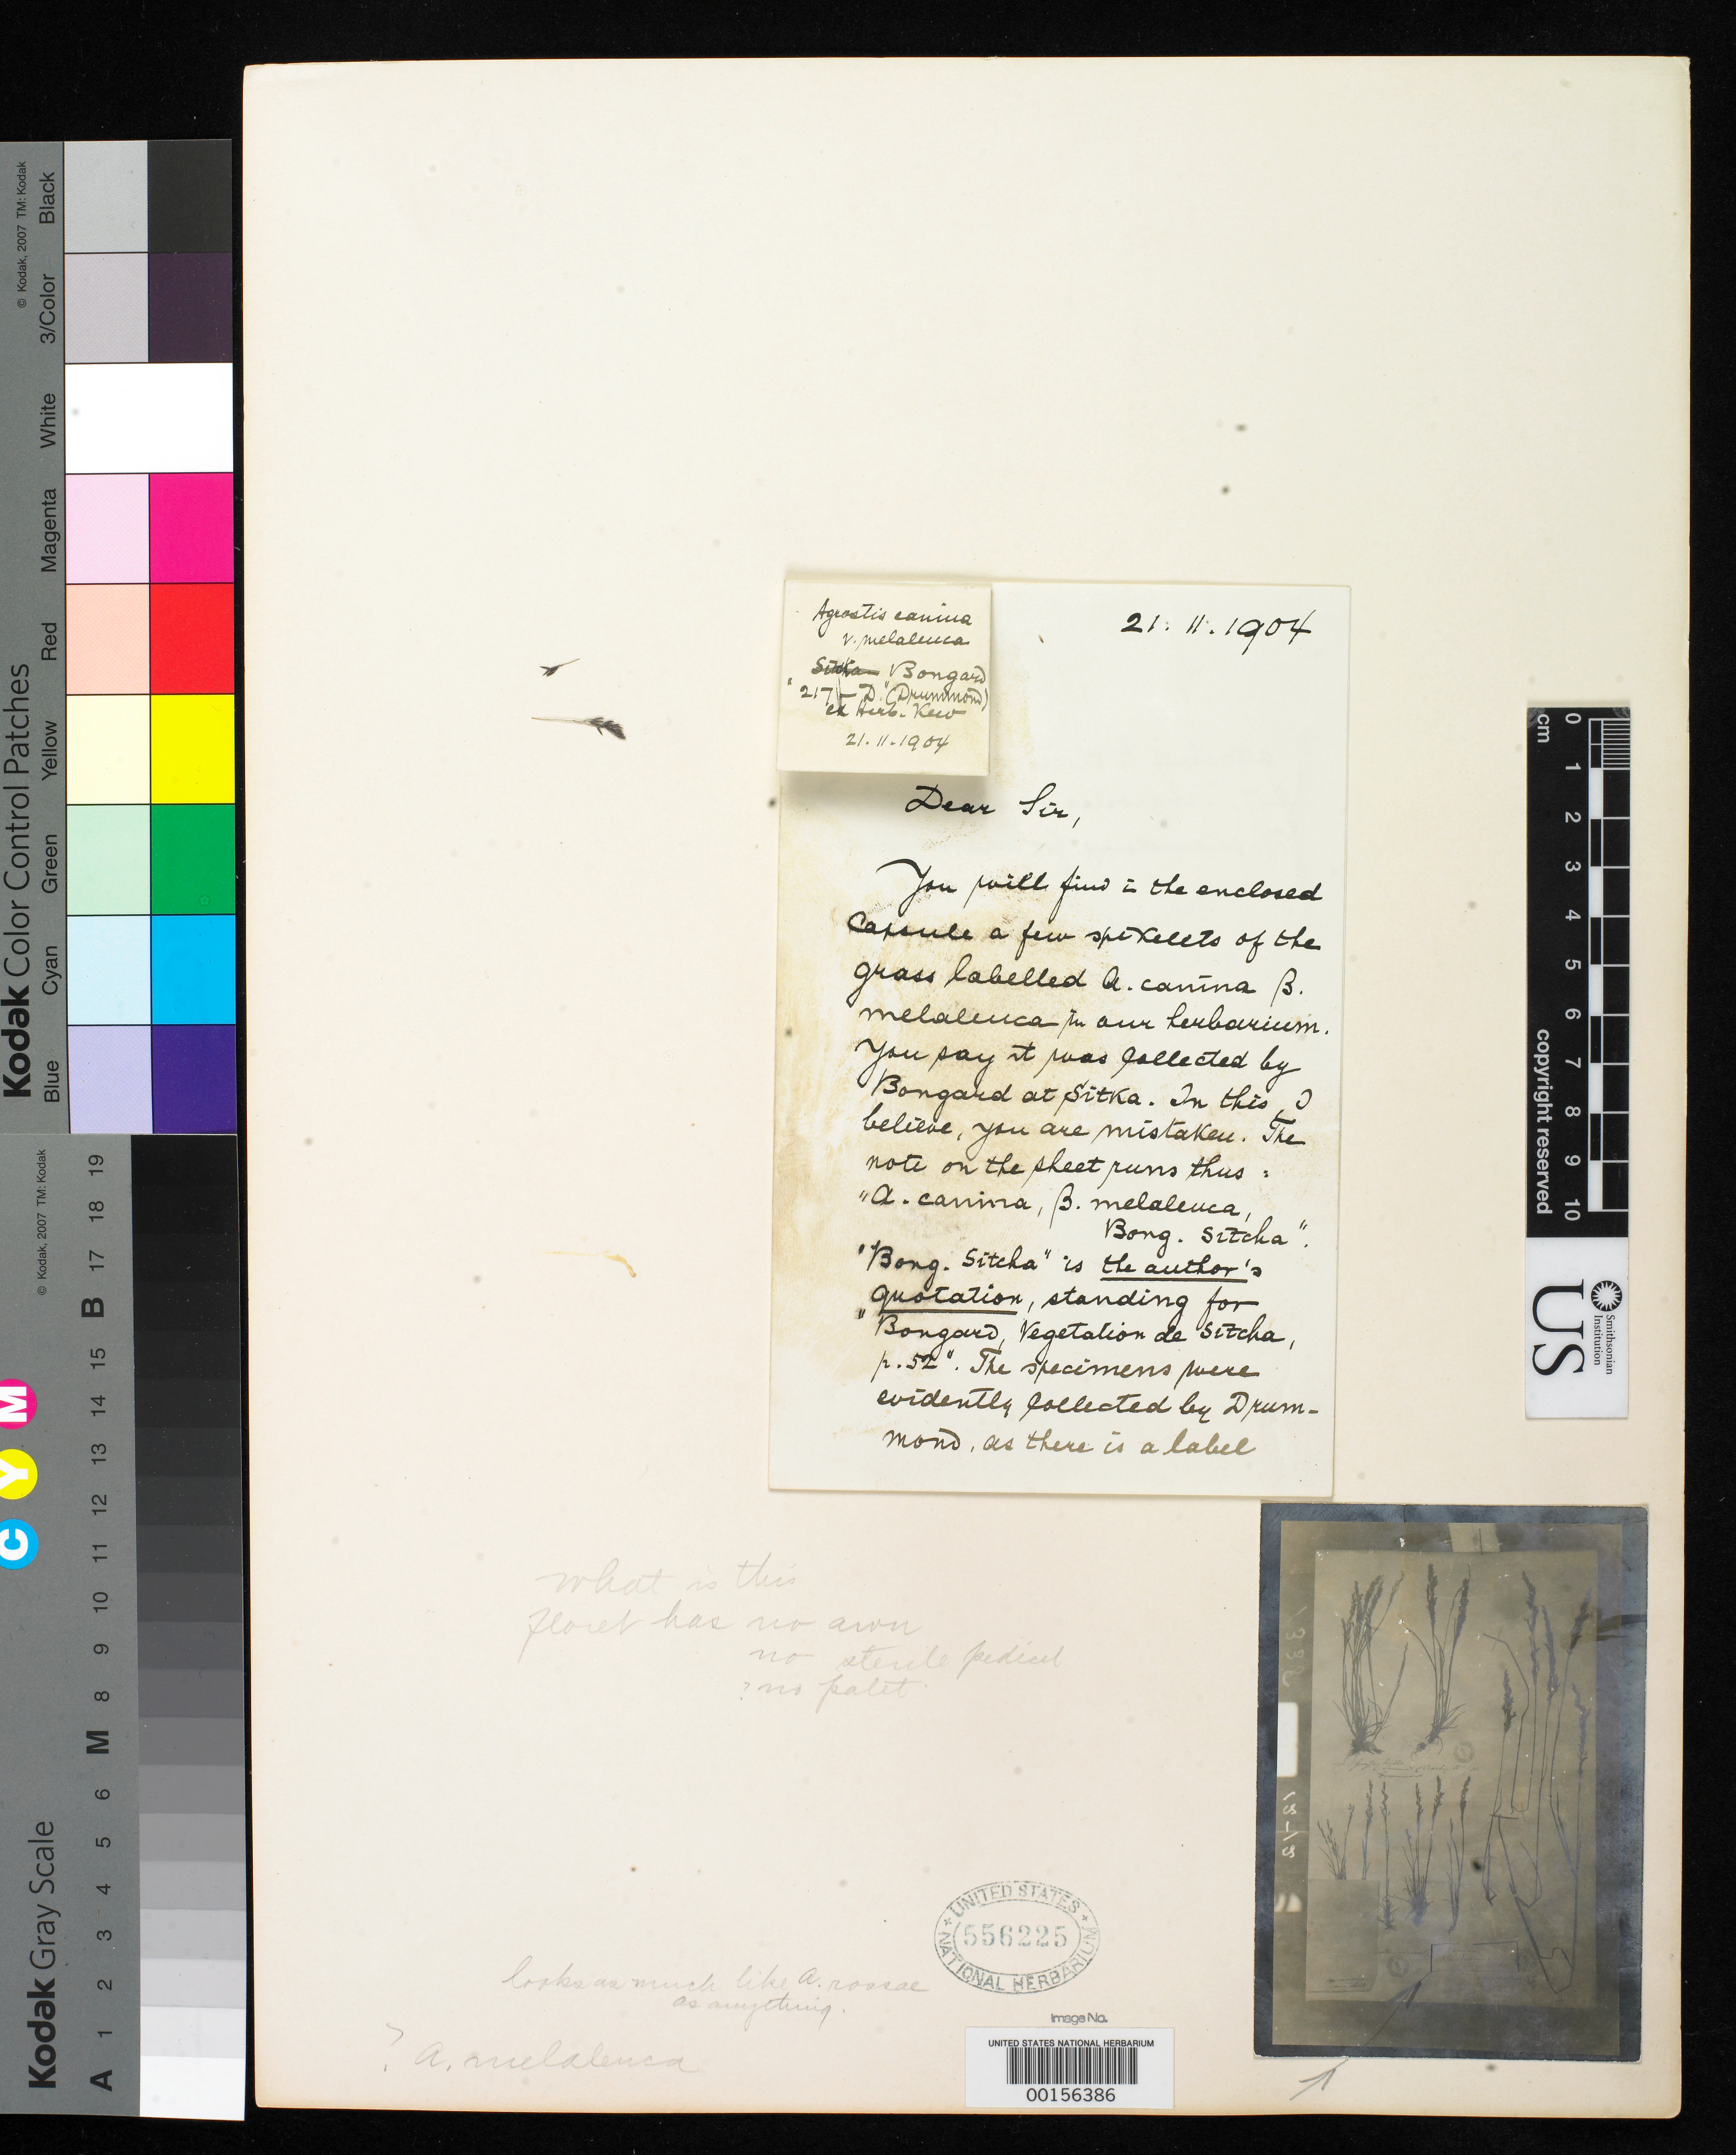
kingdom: Plantae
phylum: Tracheophyta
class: Liliopsida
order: Poales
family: Poaceae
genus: Agrostis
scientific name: Agrostis canina var. melaleuca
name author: Trin.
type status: Type Fragment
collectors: -. Drummond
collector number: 217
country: United States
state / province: Alaska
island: Sitka Island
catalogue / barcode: US 556225